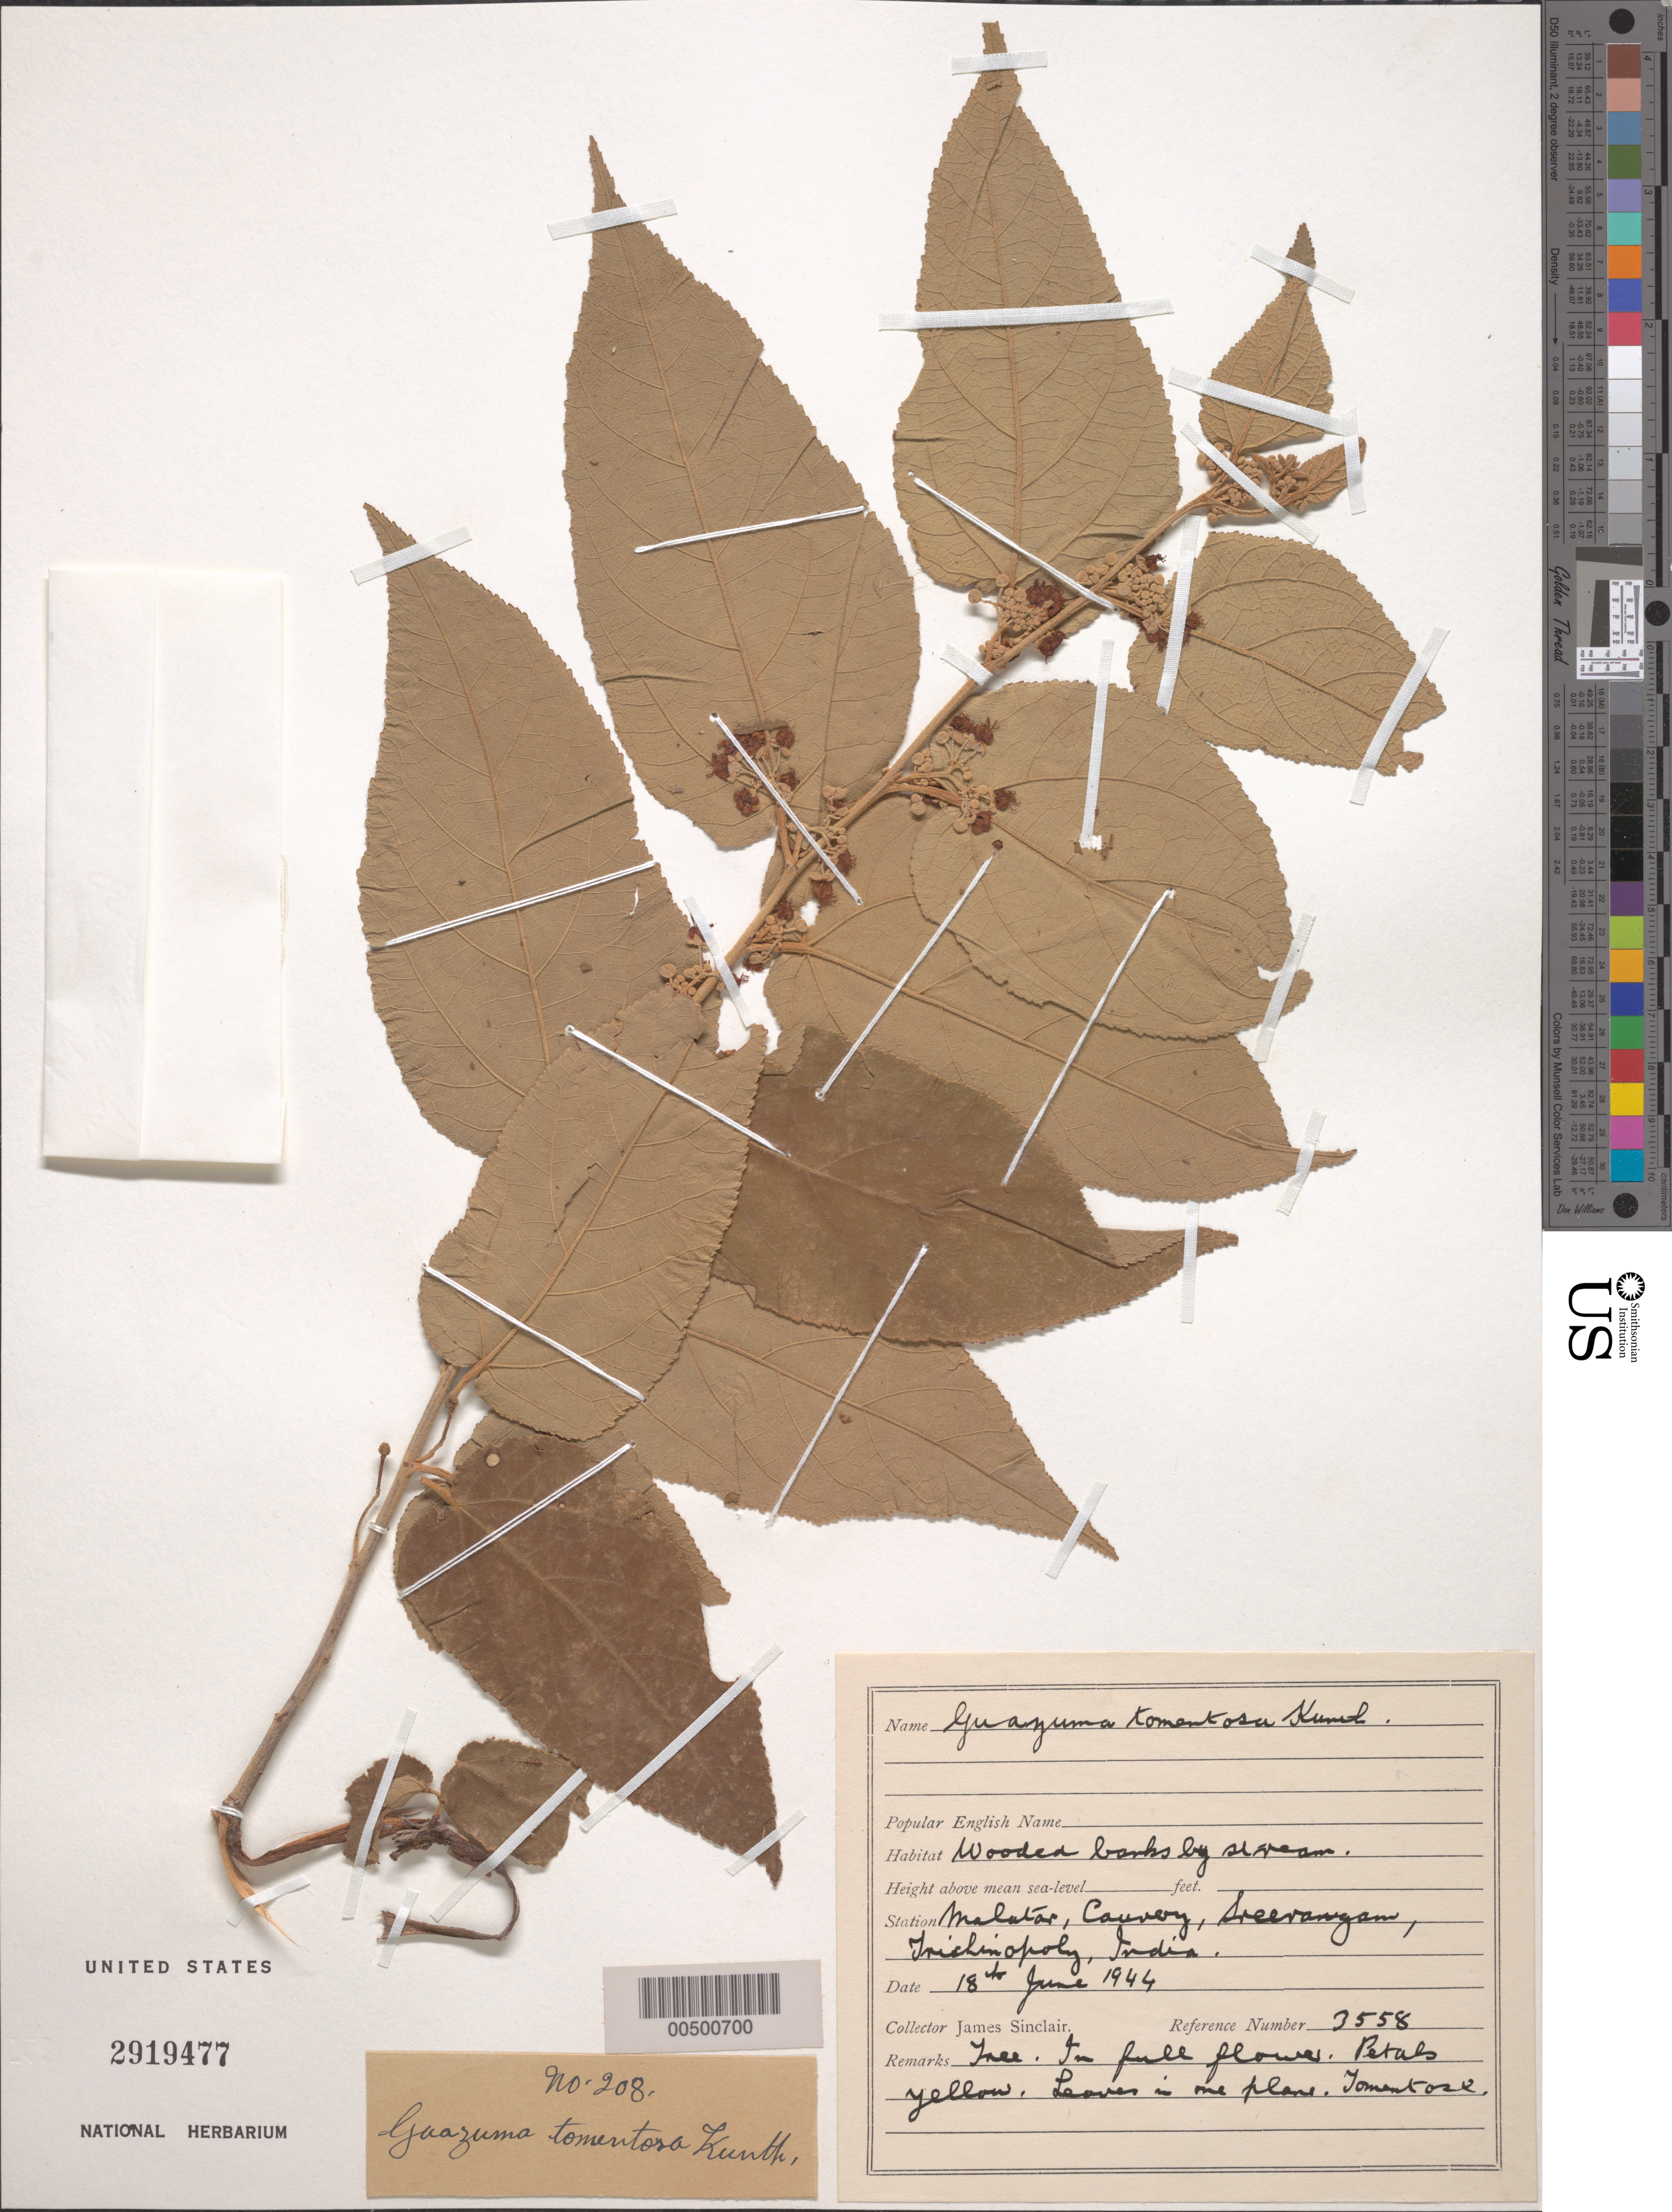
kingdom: Plantae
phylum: Tracheophyta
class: Magnoliopsida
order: Malvales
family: Malvaceae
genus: Guazuma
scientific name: Guazuma ulmifolia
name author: Lam.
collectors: J. Sinclair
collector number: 3558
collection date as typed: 18 Jun 1944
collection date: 1944-06-18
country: India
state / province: Tamil Nadu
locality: Malatar, Cauvery, Srirangam, Trichinopoly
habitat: Wooded banks by stream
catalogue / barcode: US 2919477